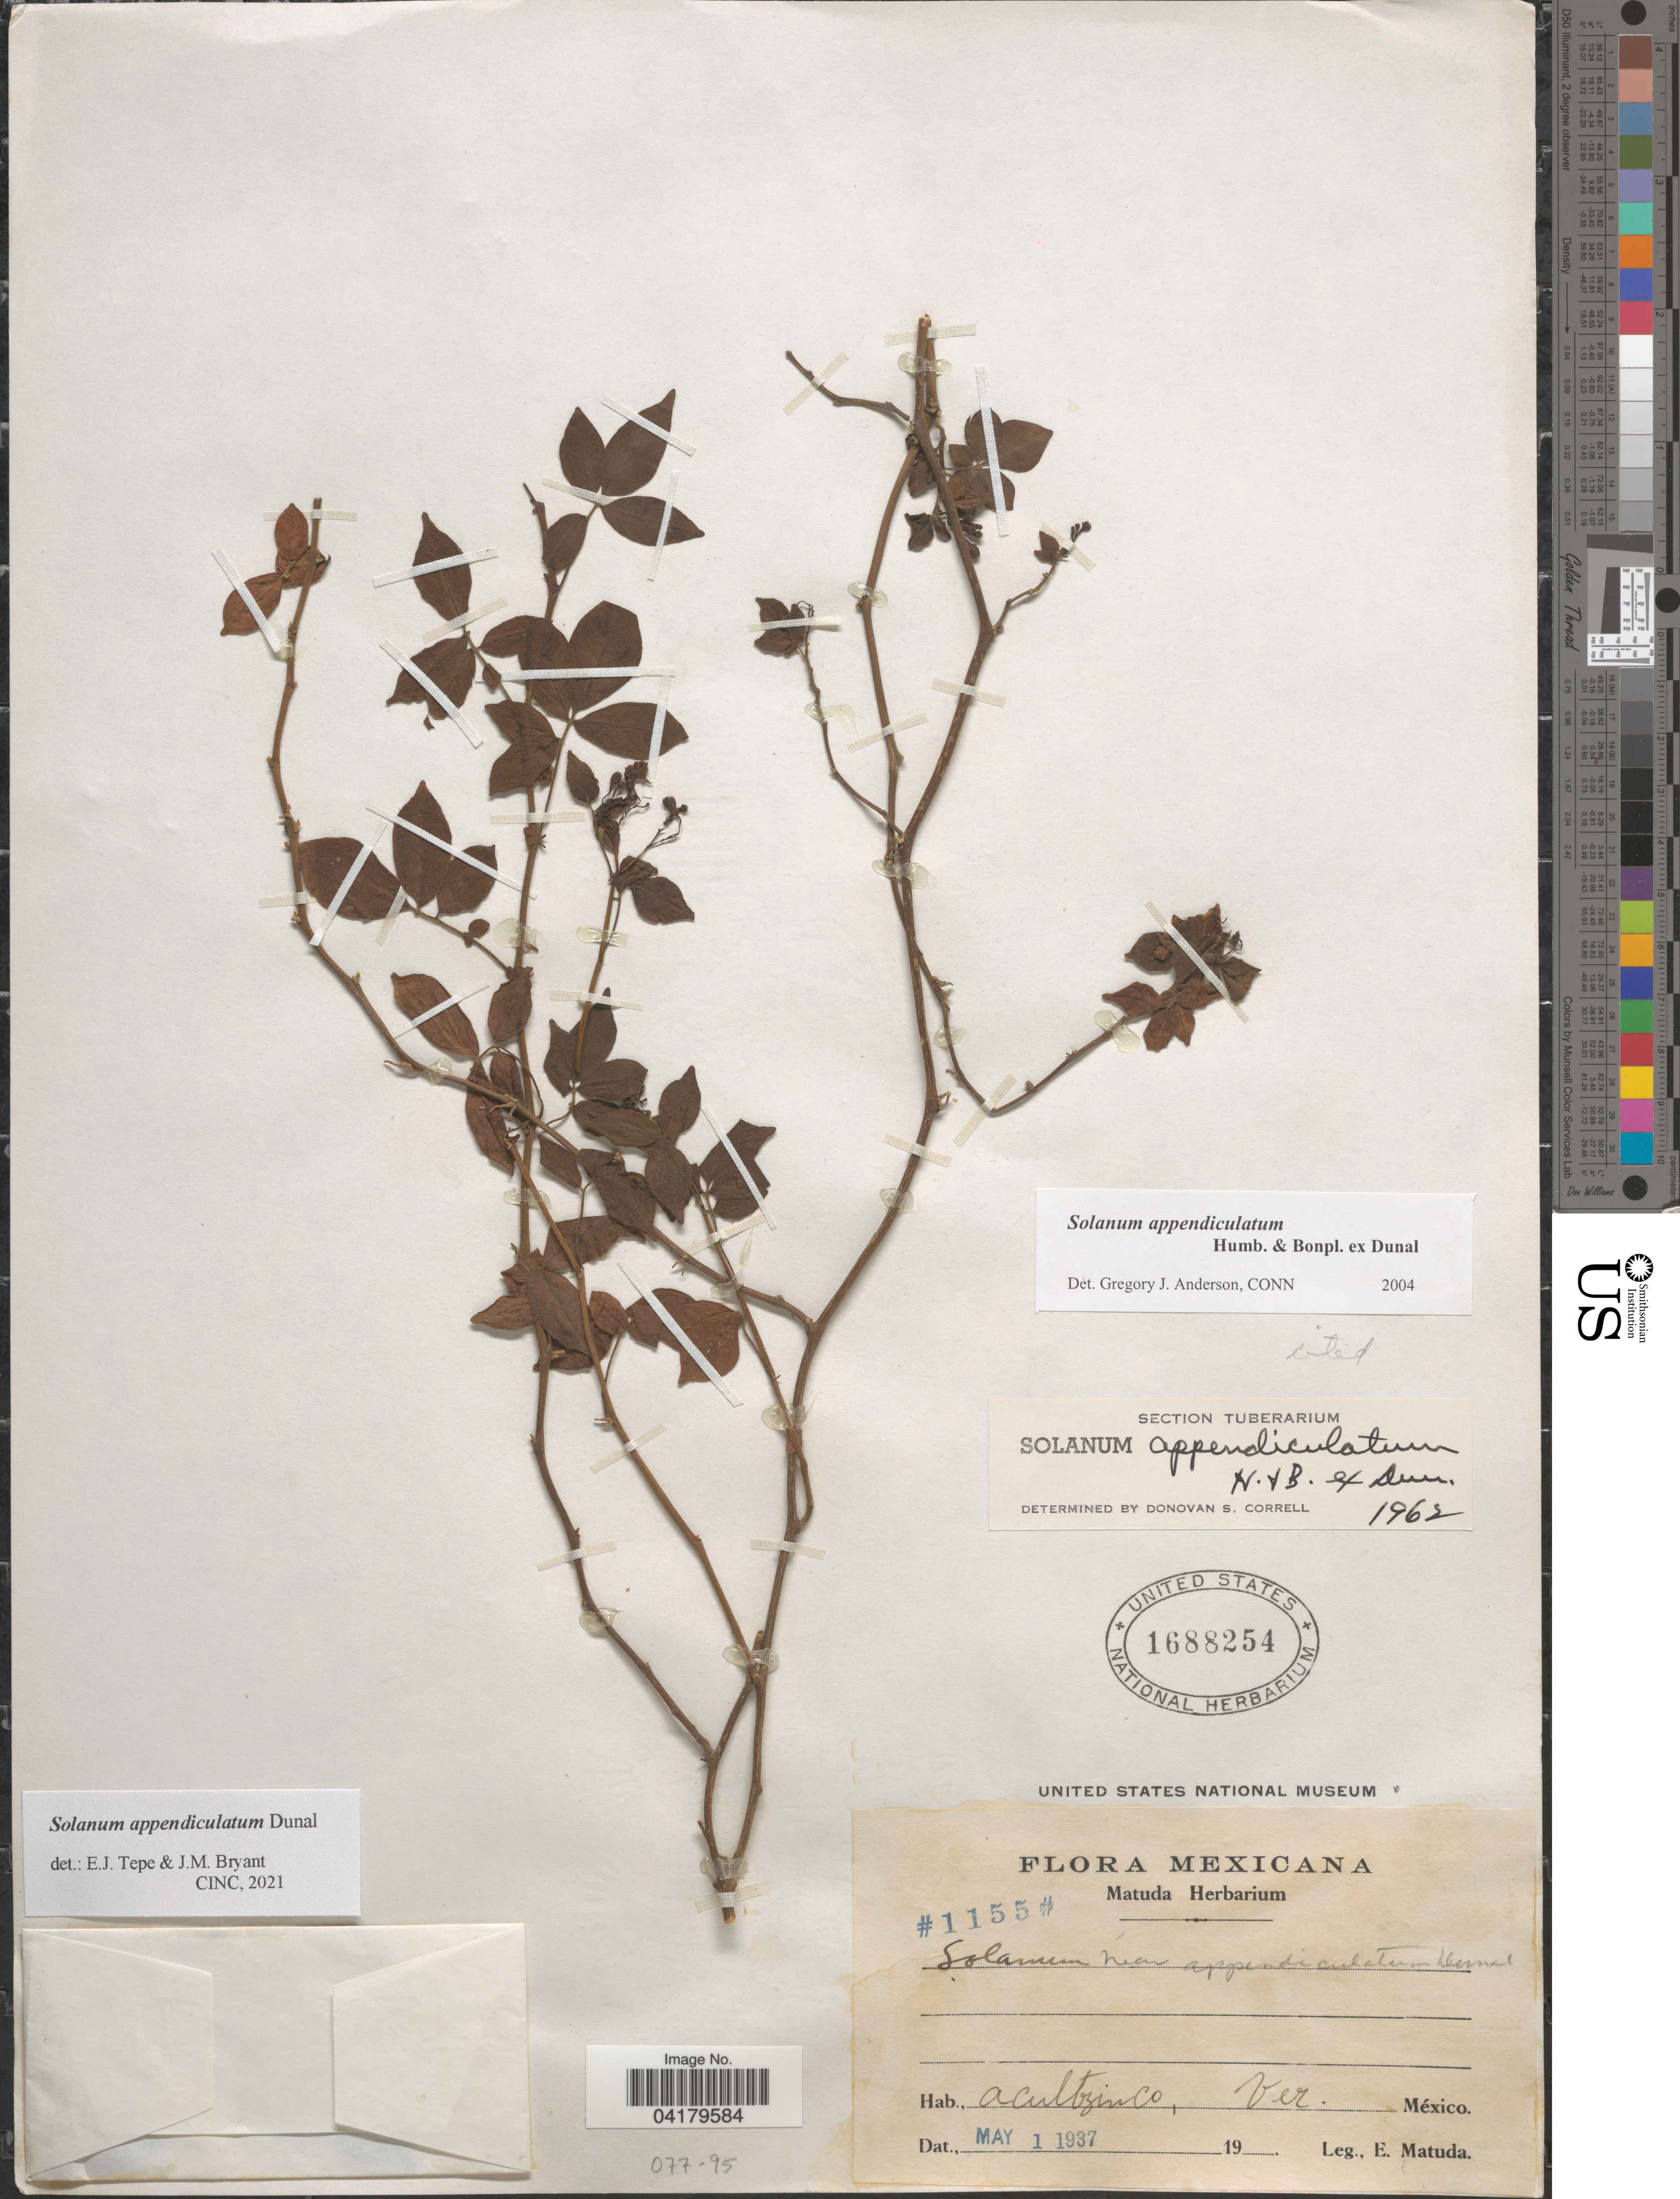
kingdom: Plantae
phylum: Tracheophyta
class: Magnoliopsida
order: Solanales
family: Solanaceae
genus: Solanum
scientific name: Solanum appendiculatum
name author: Humb. & Bonpl. ex Dunal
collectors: E. Matuda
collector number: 1155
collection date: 1937-05-01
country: Mexico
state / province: Veracruz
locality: Acultzinco.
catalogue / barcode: US 1688254